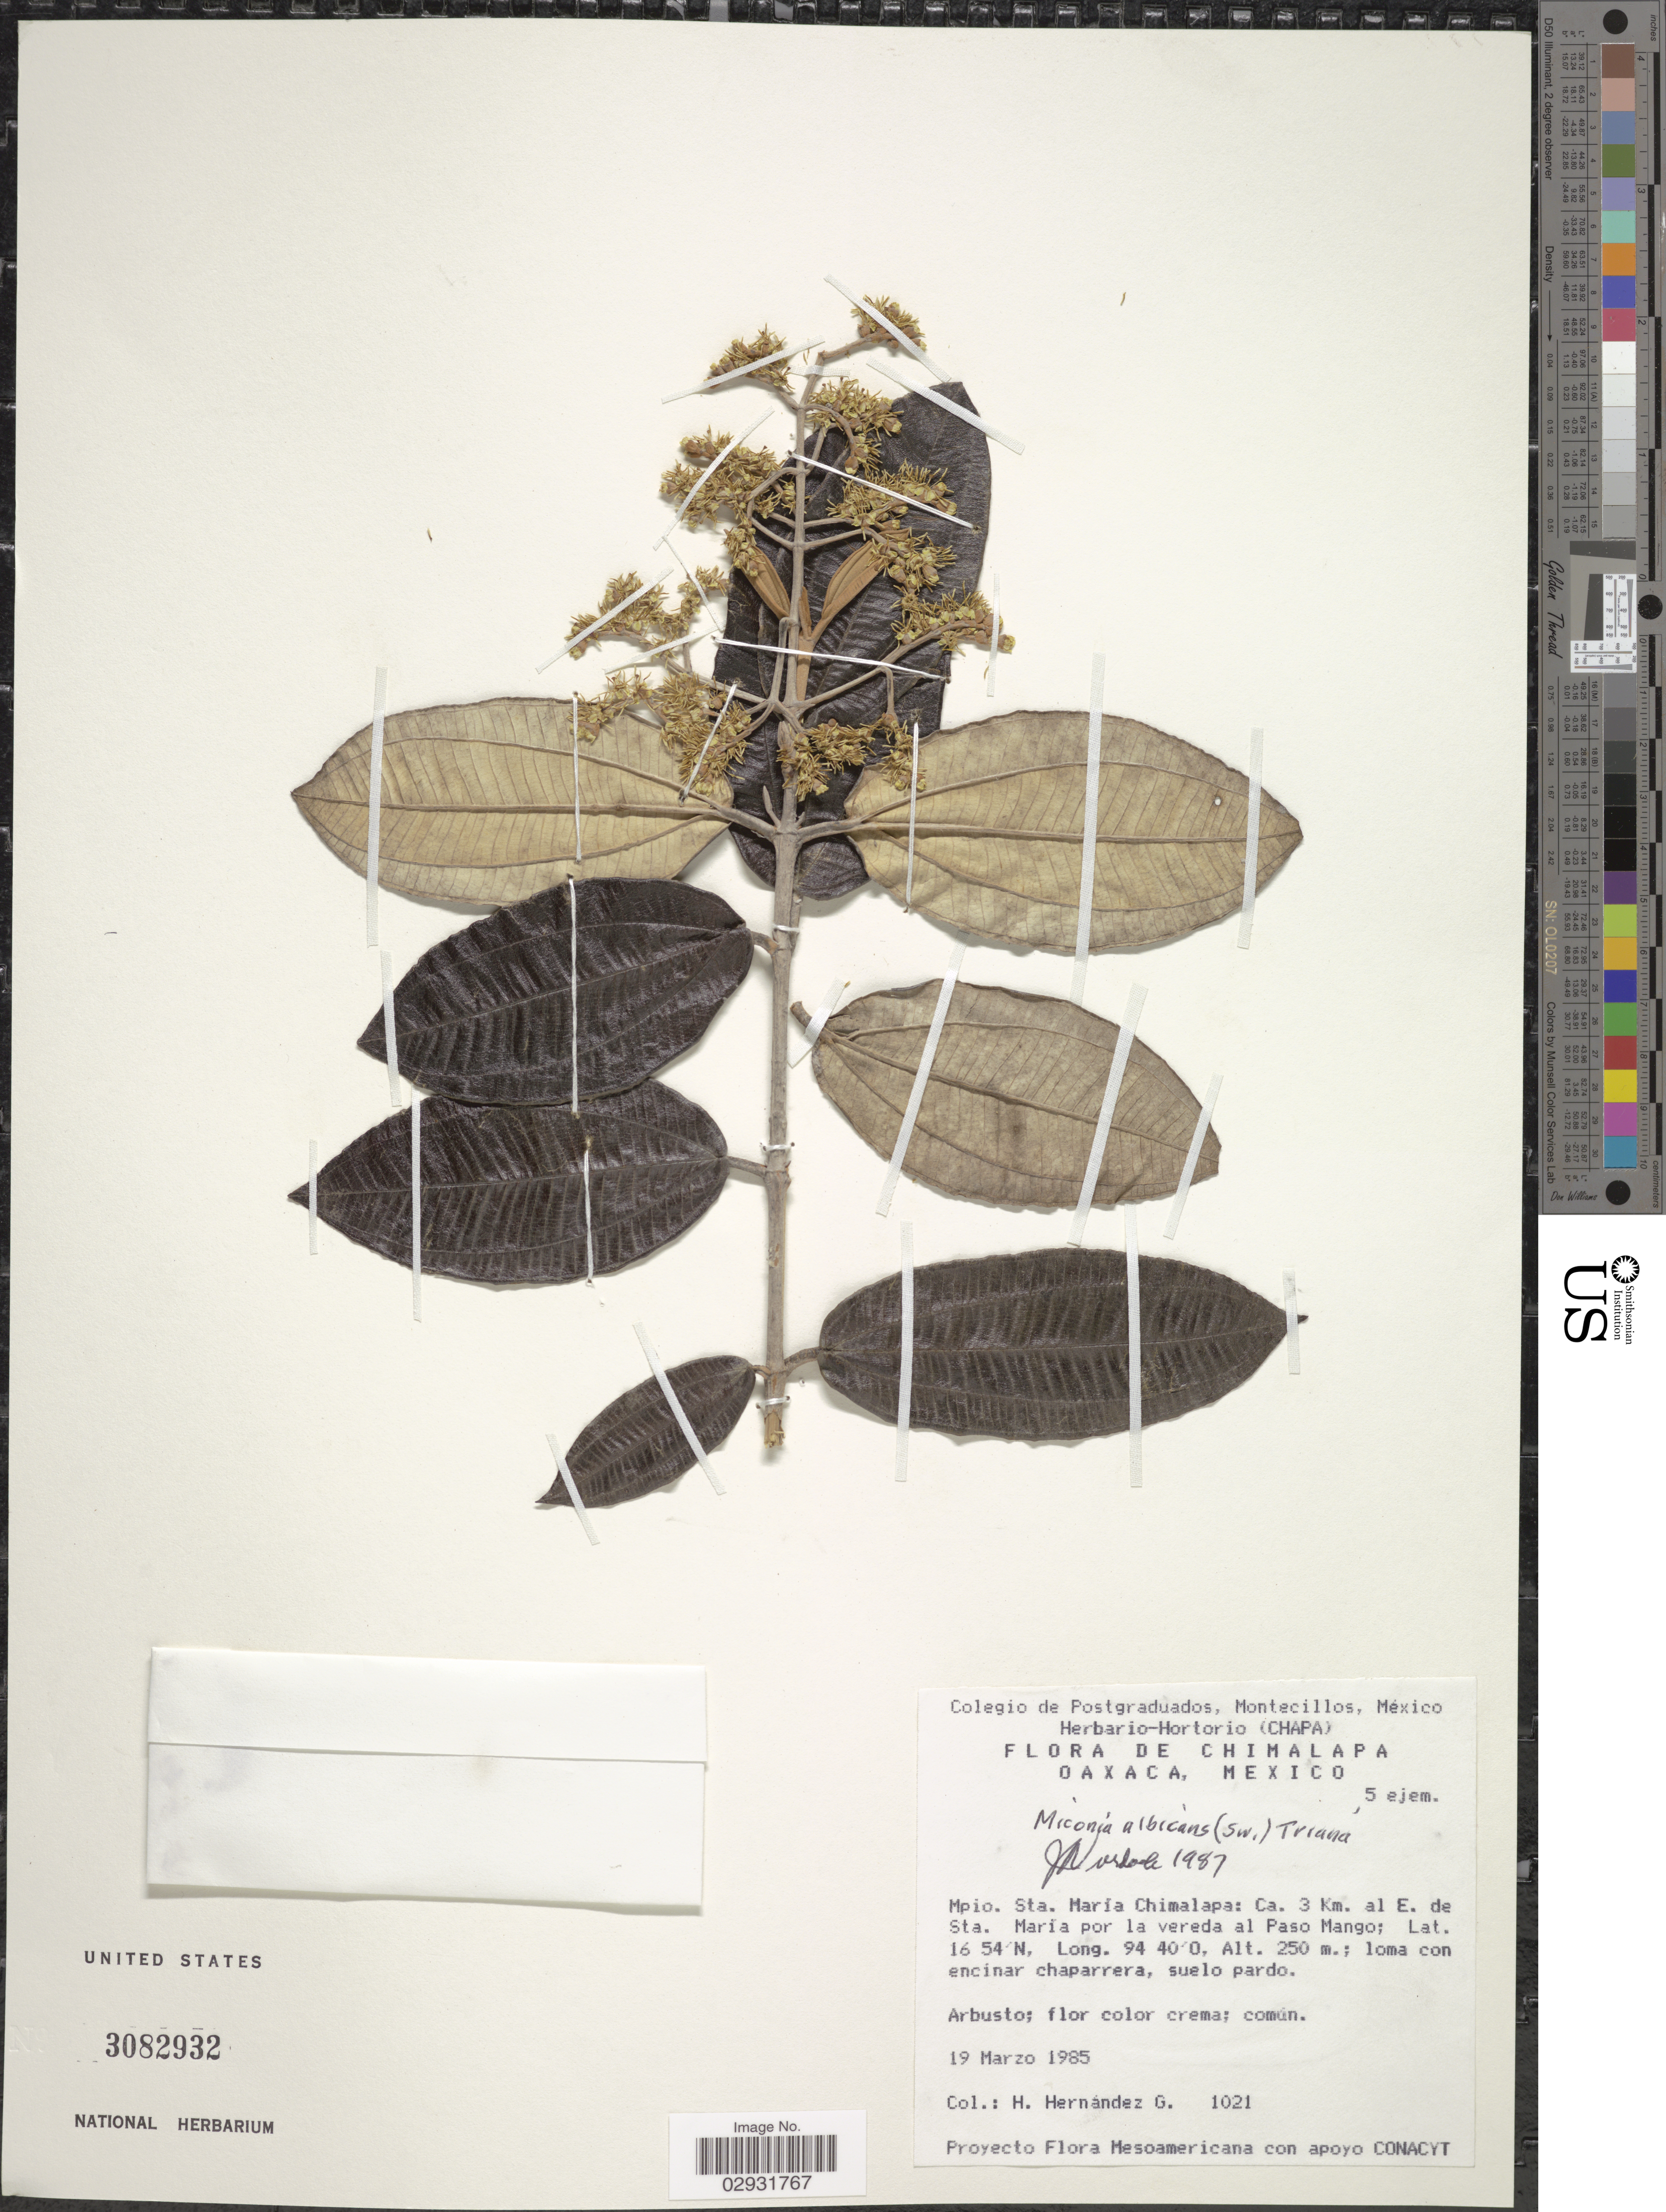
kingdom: Plantae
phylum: Tracheophyta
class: Magnoliopsida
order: Myrtales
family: Melastomataceae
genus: Miconia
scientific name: Miconia albicans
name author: (Sw.) Steud.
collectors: H. Hernandez G.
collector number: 1021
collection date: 1985-03-19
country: Mexico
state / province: Oaxaca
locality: Mpio. Sta. María Chimalapa: Ca. 3 Km. al E. de Sta. Maria por la vereda al Paso Mango.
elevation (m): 250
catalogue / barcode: US 3082932